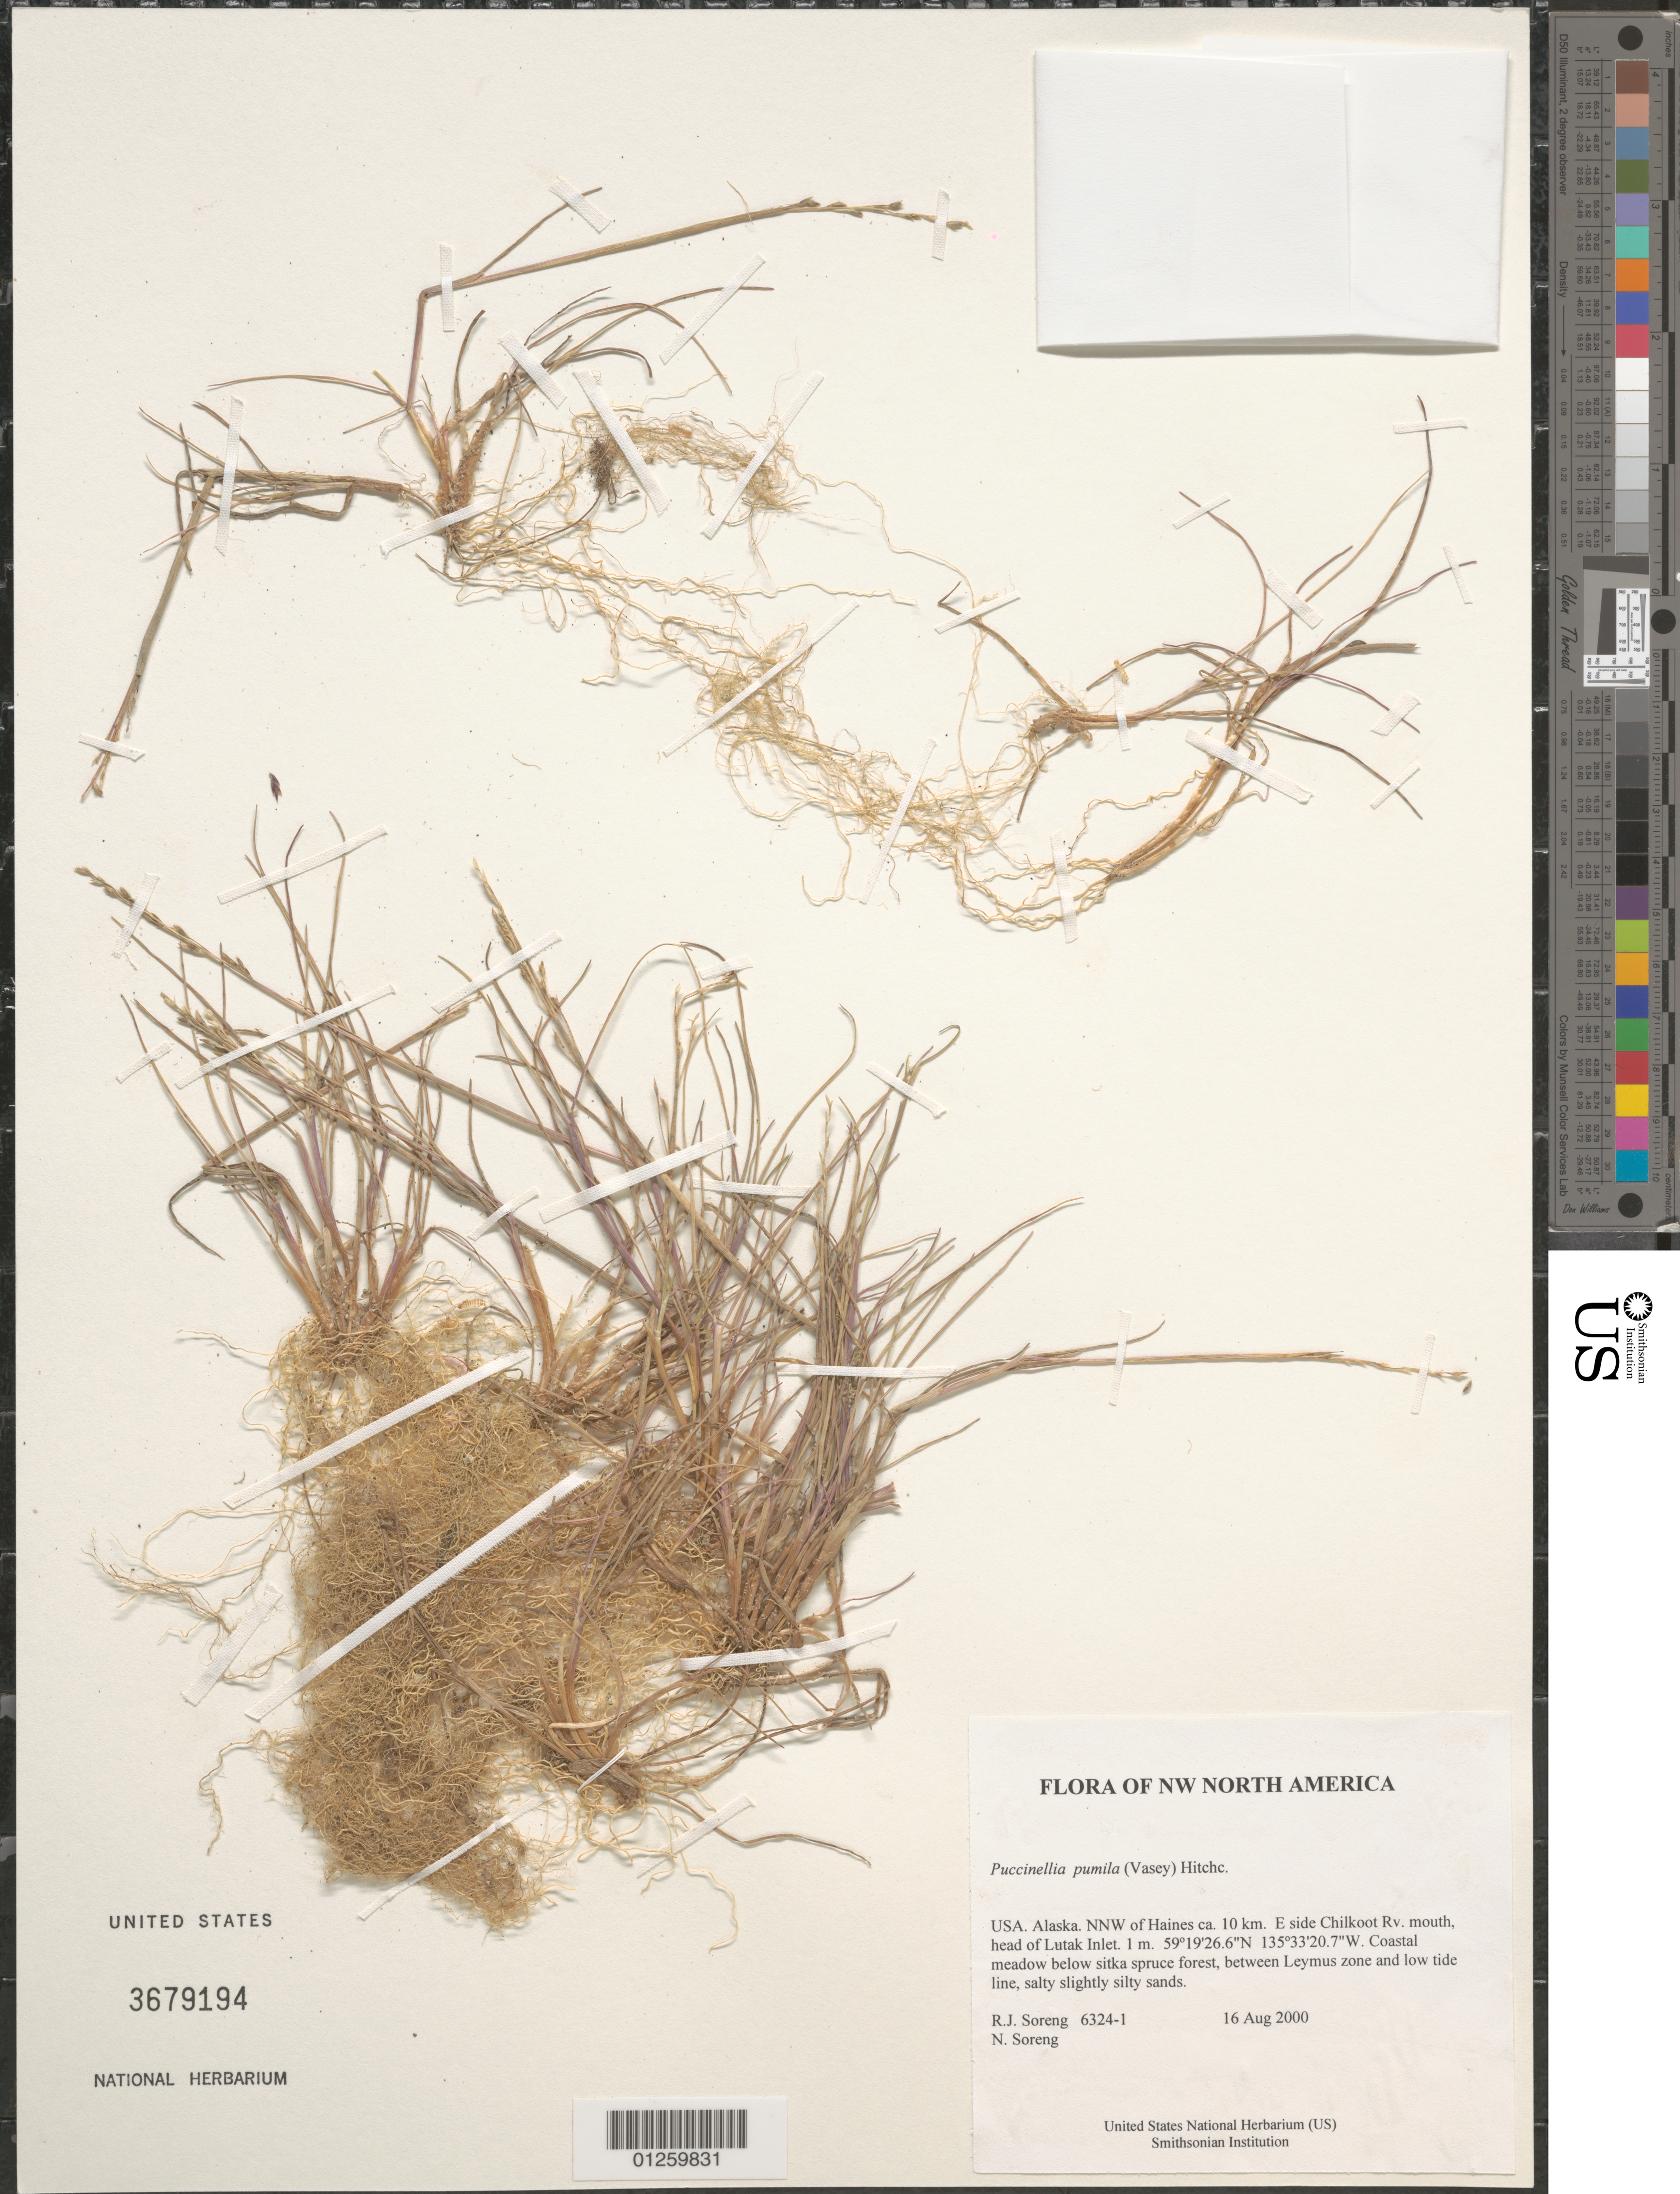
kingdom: Plantae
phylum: Tracheophyta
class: Liliopsida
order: Poales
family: Poaceae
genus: Puccinellia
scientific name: Puccinellia pumila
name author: (Vasey) Hitchc.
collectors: R. J. Soreng & N. L. Soreng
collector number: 6324-1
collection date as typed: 16 Aug 2000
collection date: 2000-08-16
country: United States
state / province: Alaska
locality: NNW of Haines ca. 10 km E side Chilkoot Rv. mouth, head of Lutak Inlet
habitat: Coastal meadow below sitka spruce forest, between Leymus zone and low tide line, salty slightly silty sands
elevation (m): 1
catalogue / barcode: US 3679194